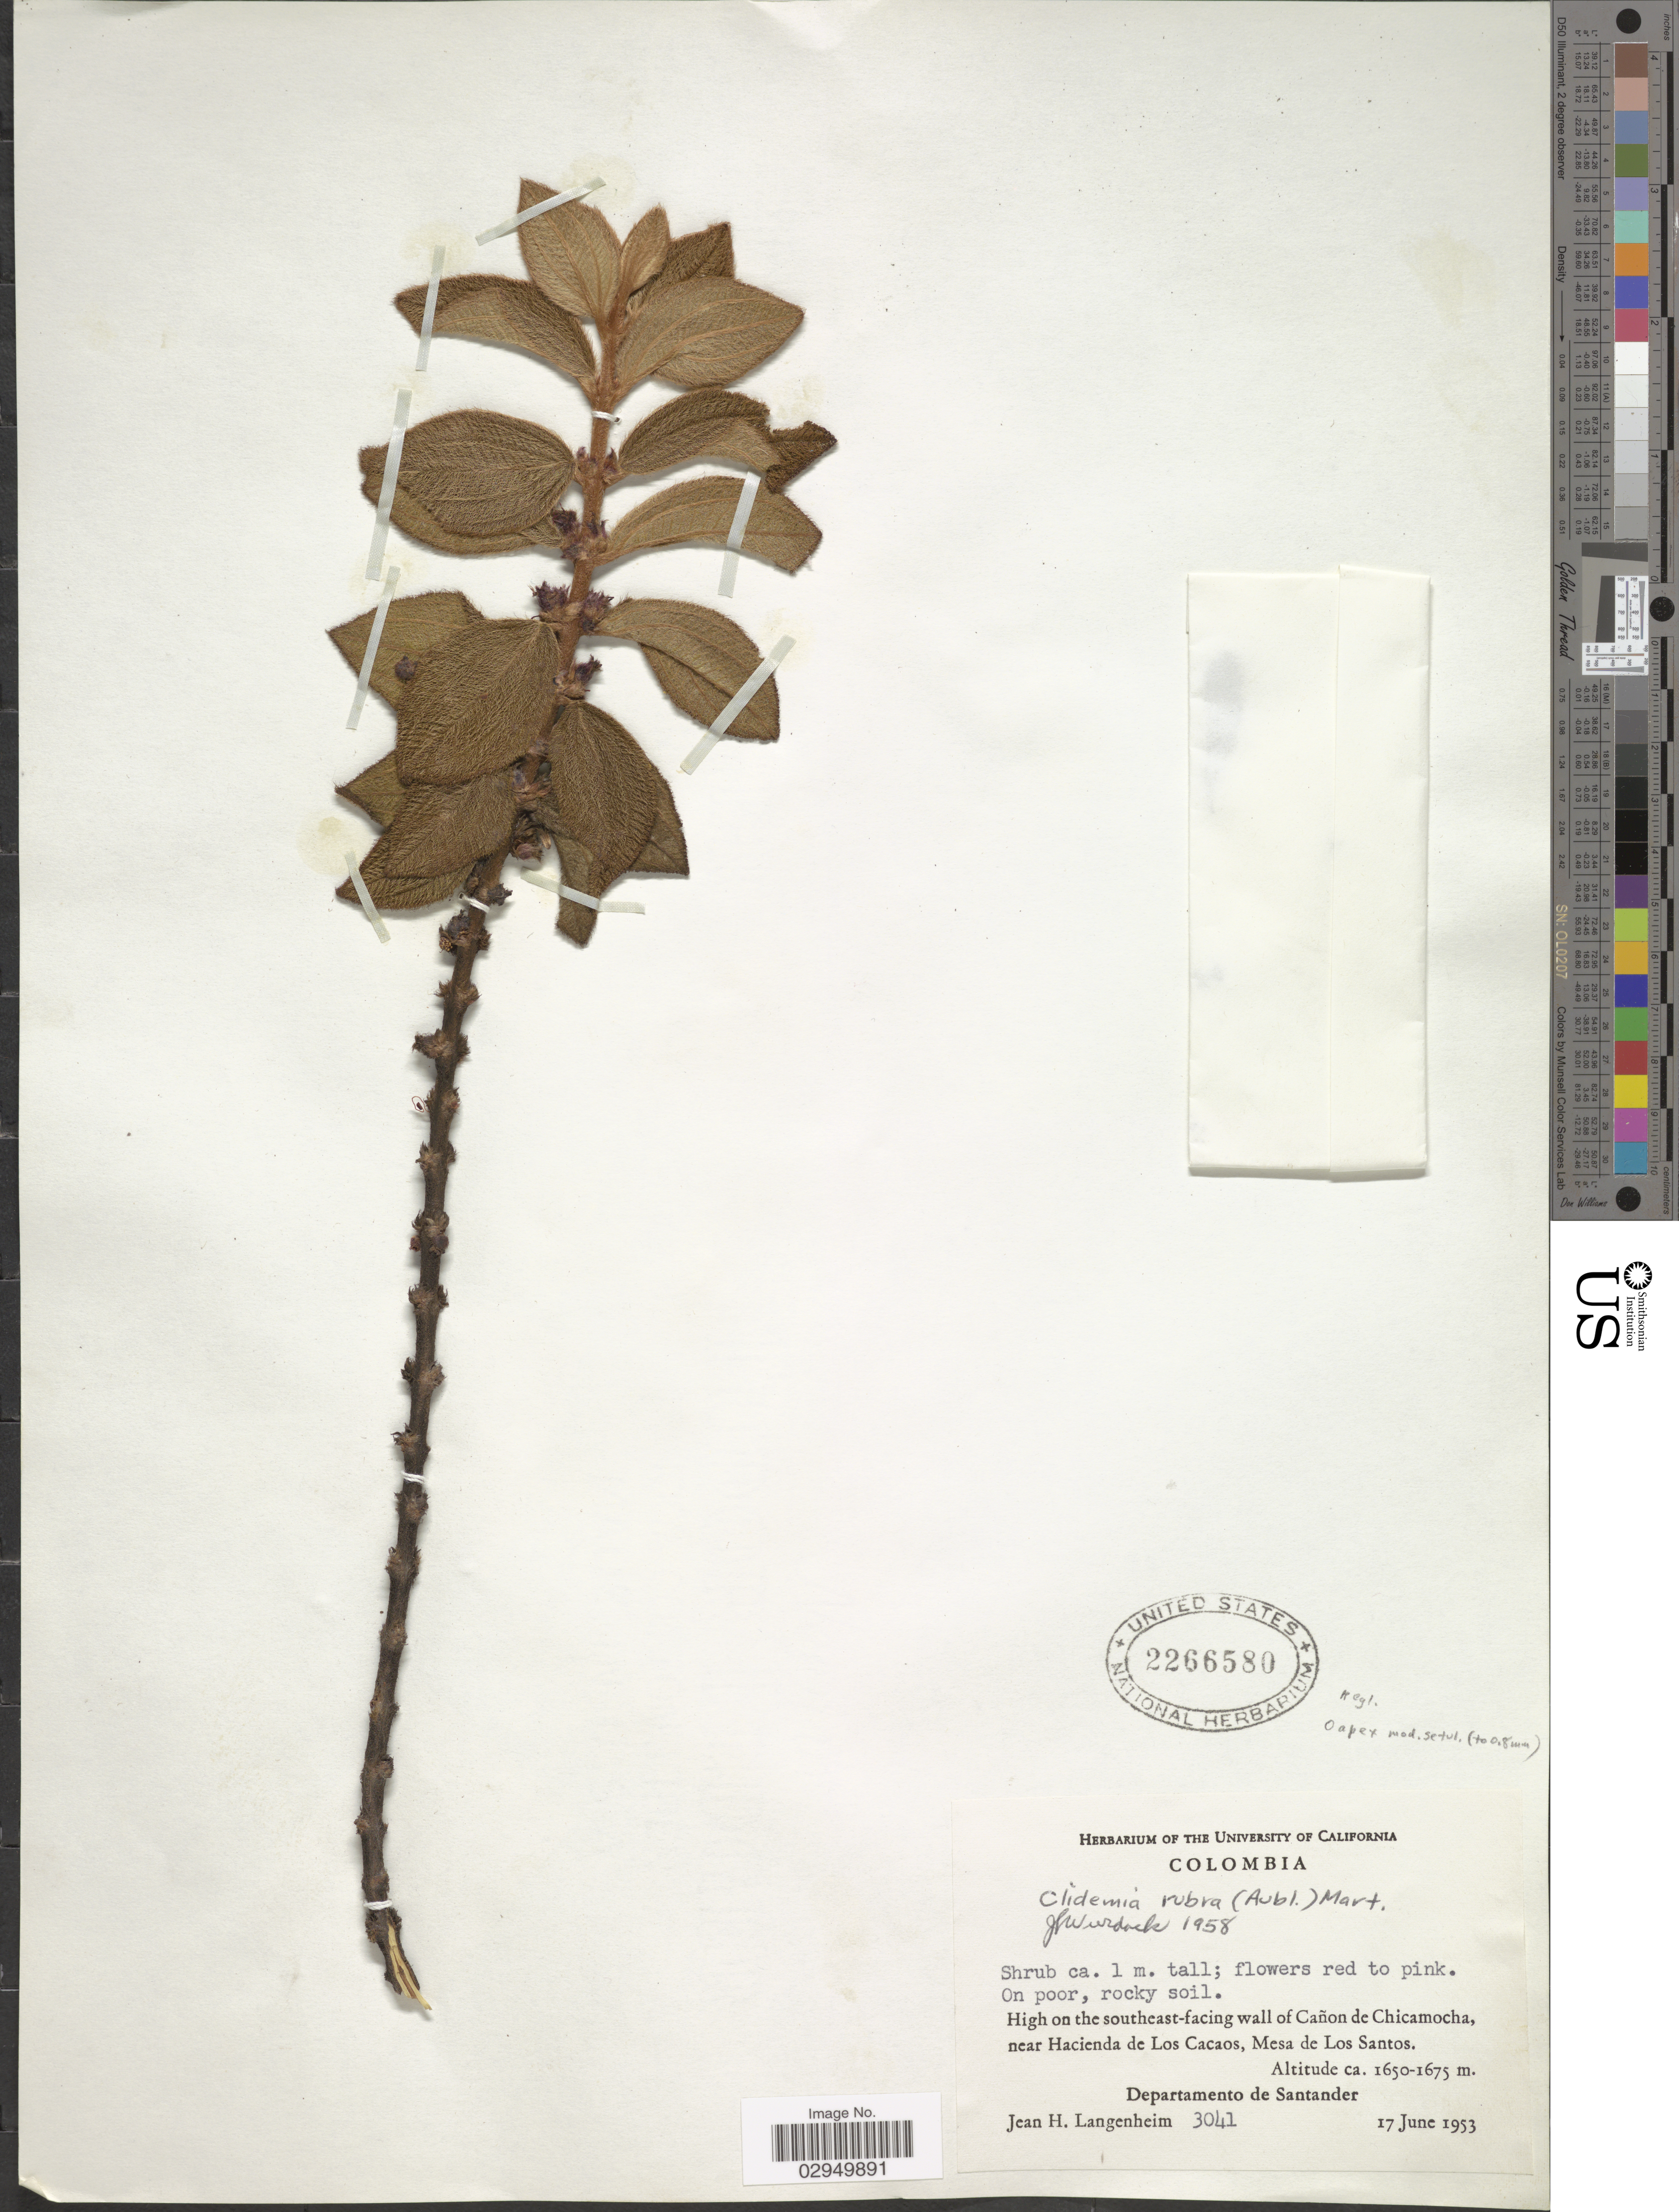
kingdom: Plantae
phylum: Tracheophyta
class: Magnoliopsida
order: Myrtales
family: Melastomataceae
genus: Clidemia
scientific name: Clidemia sericea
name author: D. Don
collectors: J. H. Langenheim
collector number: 3041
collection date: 1953-06-17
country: Colombia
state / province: Santander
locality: High on the southeast-facing wall of Cañon de Chicamocha, near Hacienda de Los Cacaos, Mesa de Los Santos. Departamento de Santander.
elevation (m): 1650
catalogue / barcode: US 2266580